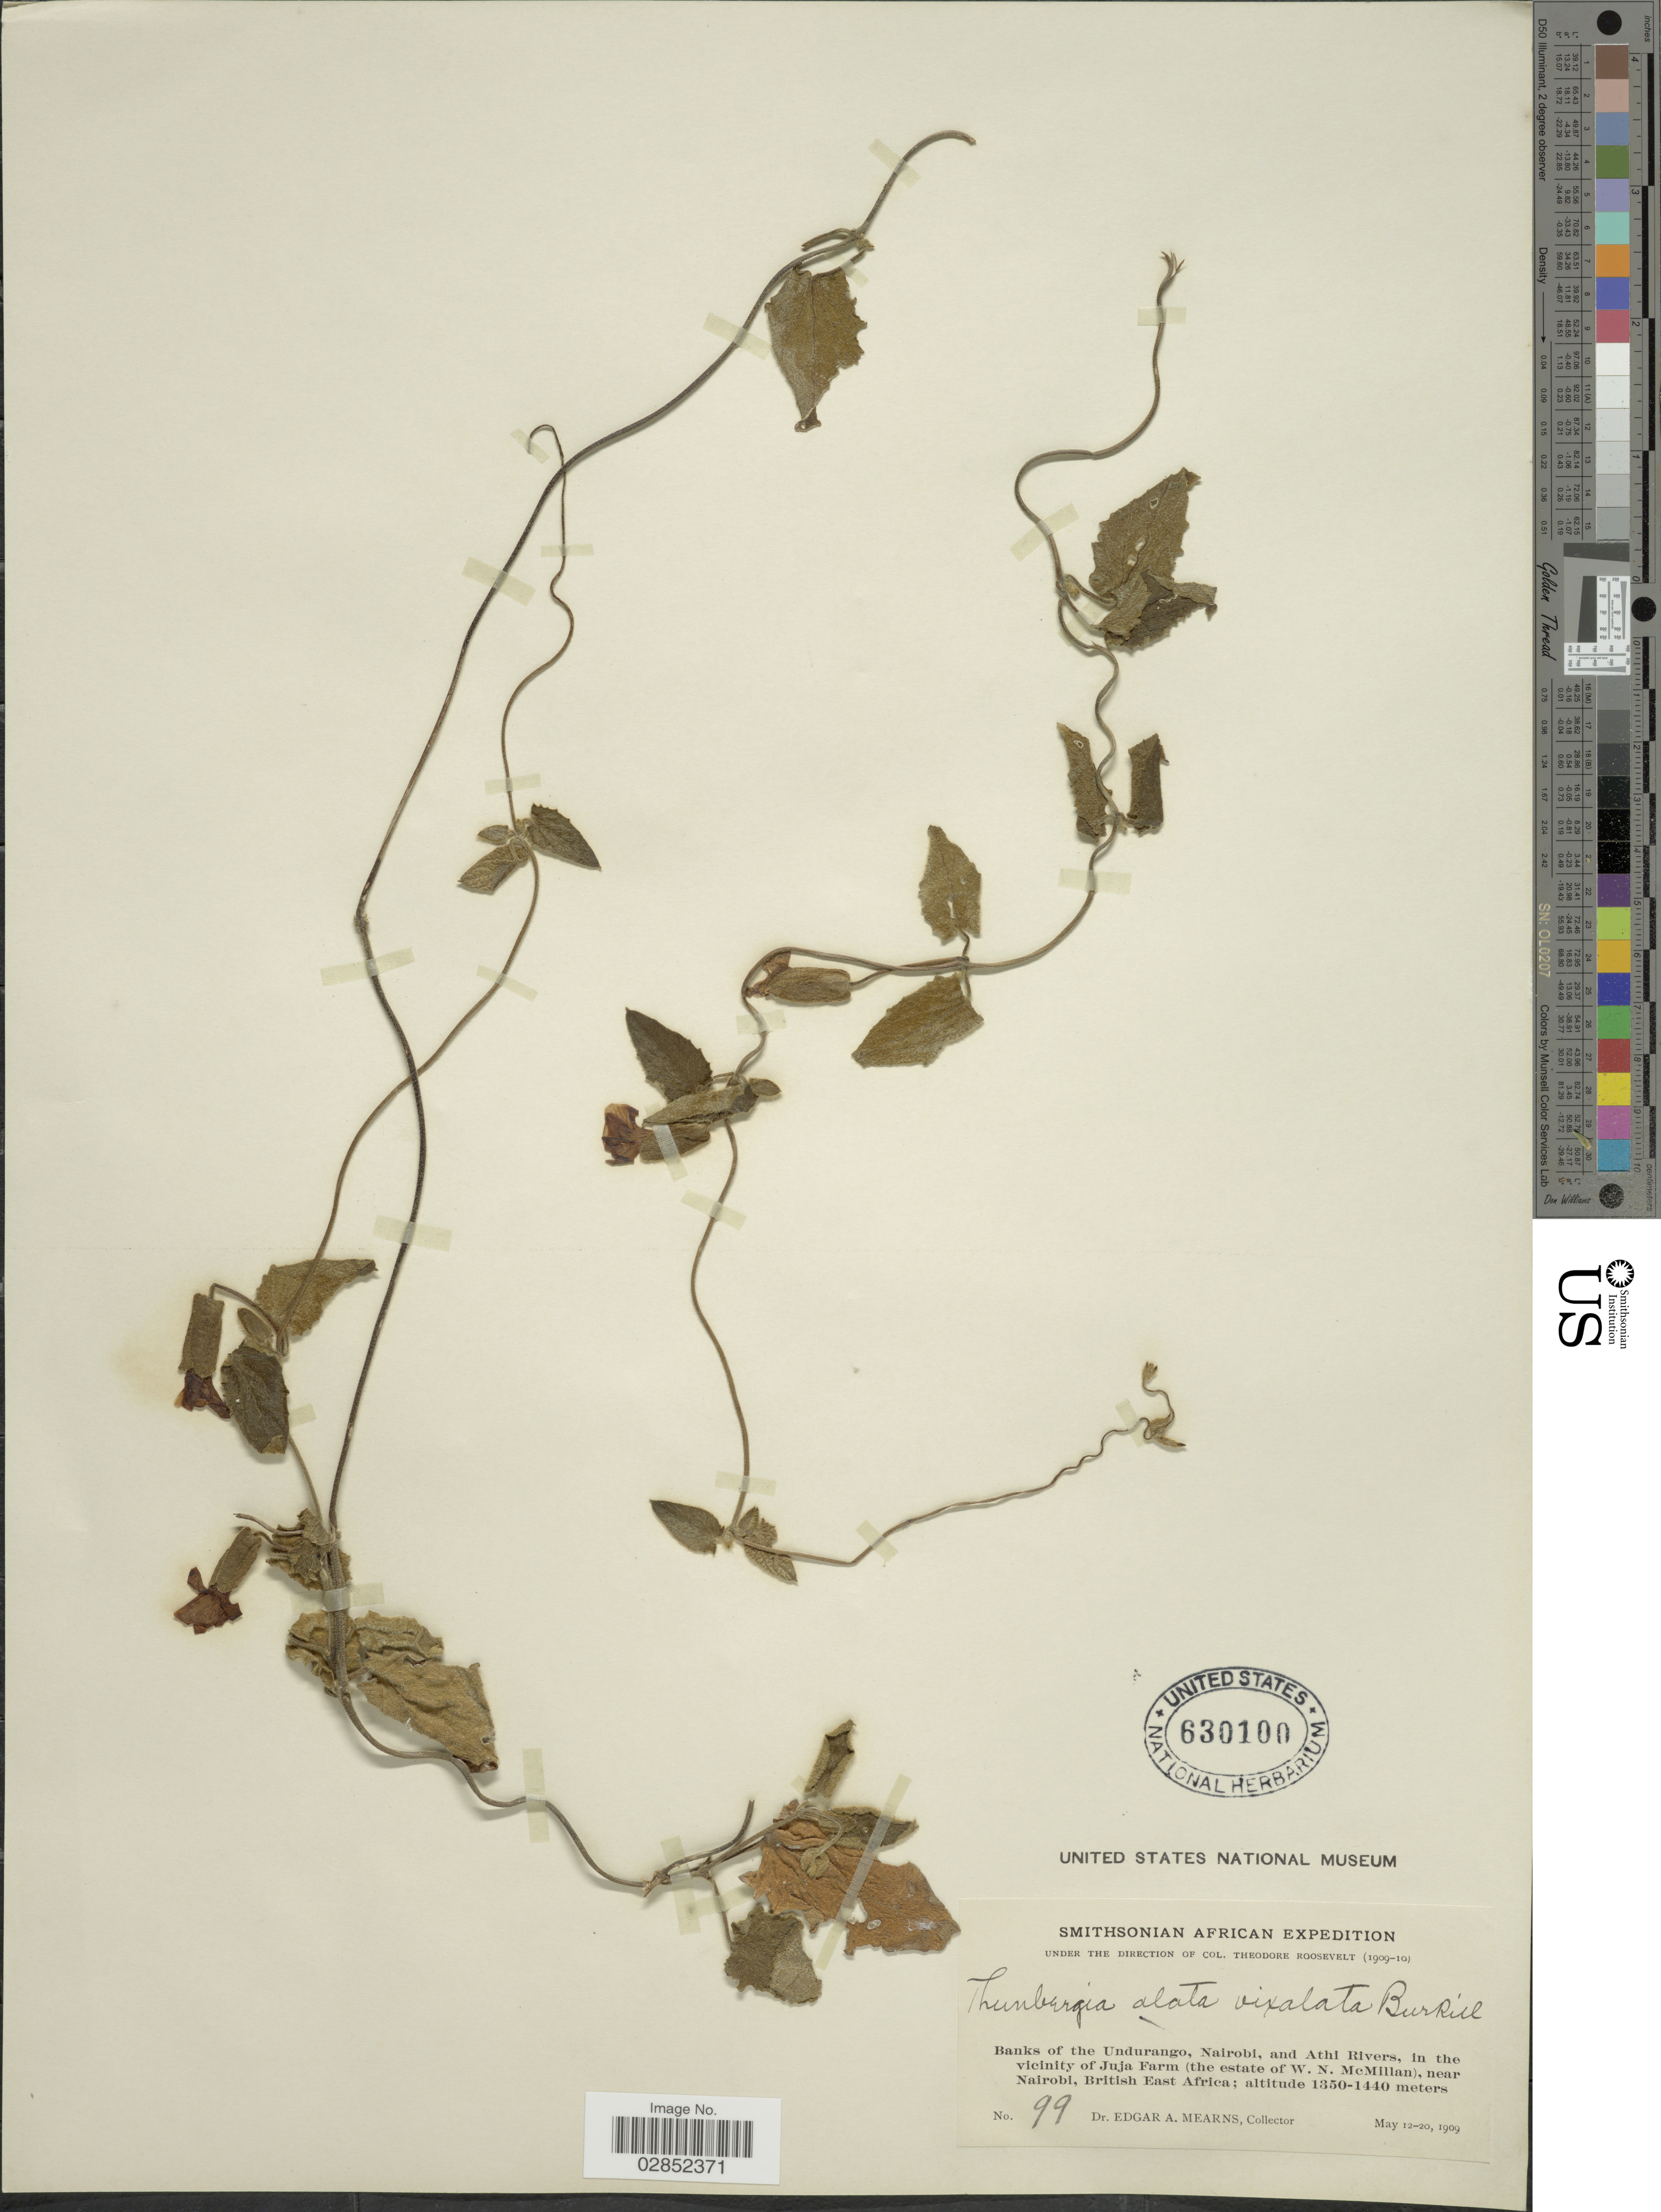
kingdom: Plantae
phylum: Tracheophyta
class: Magnoliopsida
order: Lamiales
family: Acanthaceae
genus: Thunbergia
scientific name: Thunbergia alata var. vixalata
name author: Burkill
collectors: E. A. Mearns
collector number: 99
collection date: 1909-05-12/1909-05-20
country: Kenya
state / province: Nairobi Area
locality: Banks of the Undurango, Nairobi, and Athi Rivers, in the vicinity of Juja Farm (the estate of W.N. McMillan), near Nairobi, British East Africa.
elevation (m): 1350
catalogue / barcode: US 630100